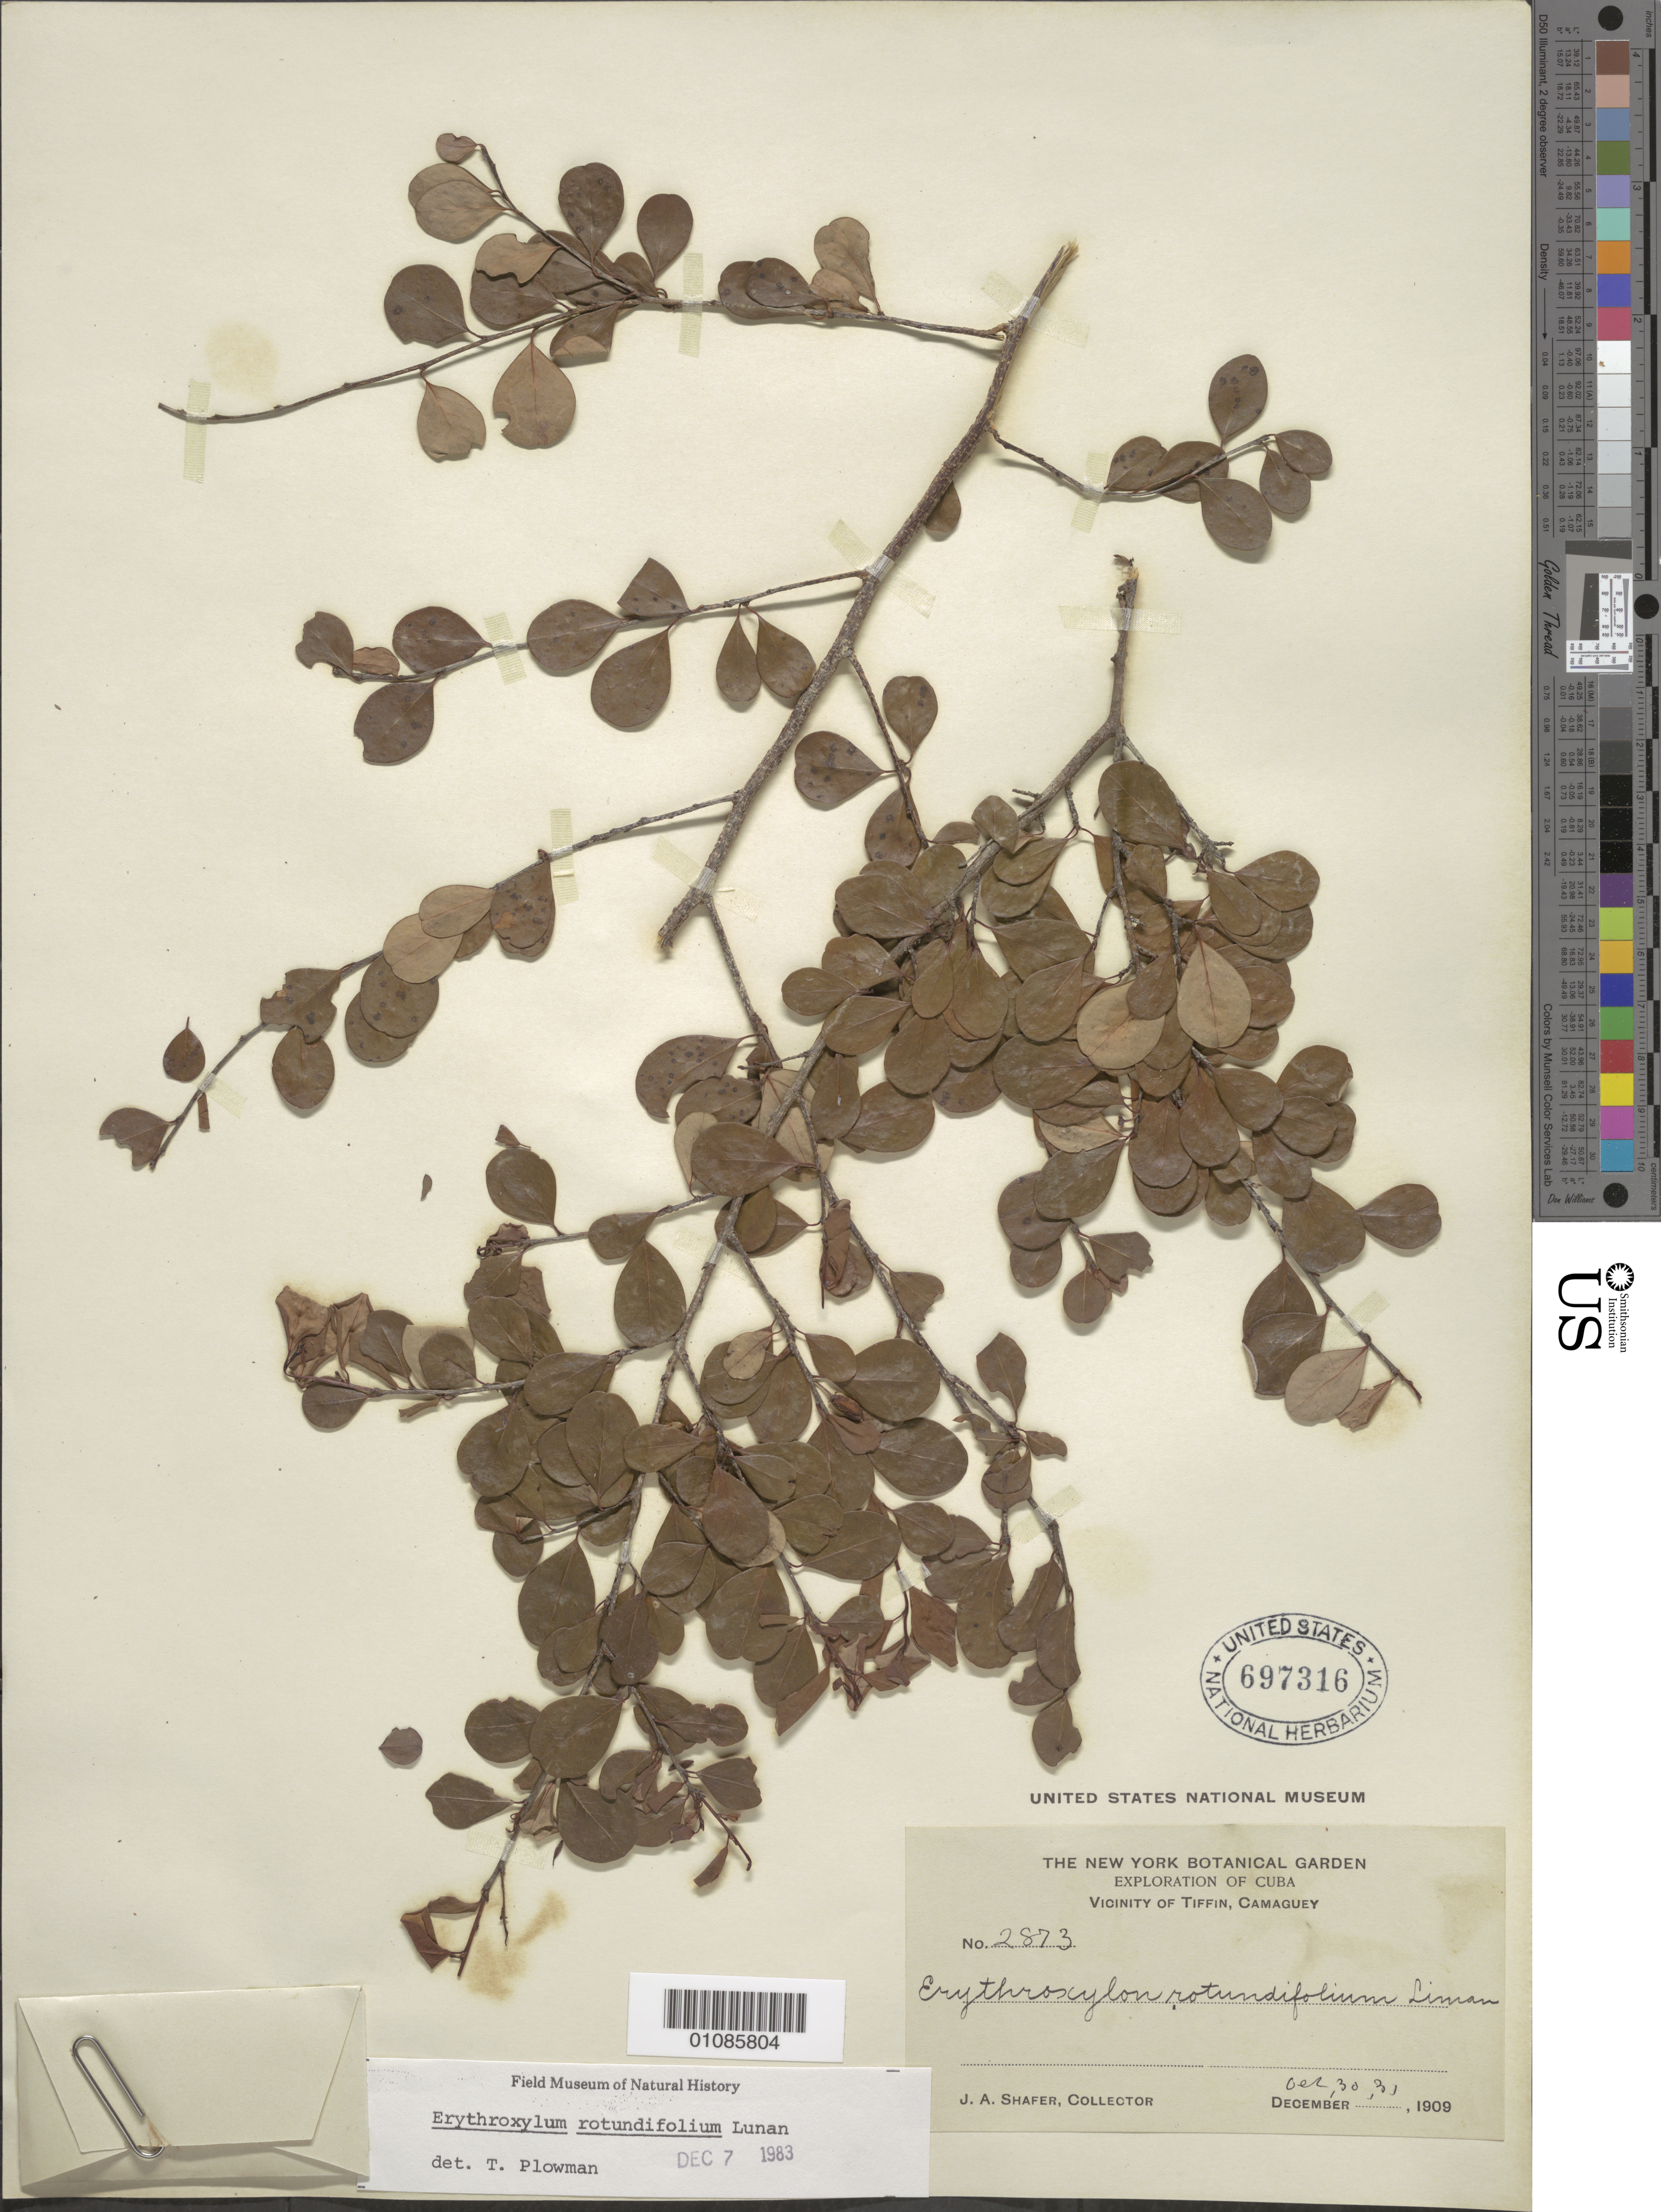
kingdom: Plantae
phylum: Tracheophyta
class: Magnoliopsida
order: Malpighiales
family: Erythroxylaceae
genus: Erythroxylum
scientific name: Erythroxylum rotundifolium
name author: Lunan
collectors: J. A. Shafer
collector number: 2873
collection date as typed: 30 Dec 1909 to 31 Dec 1909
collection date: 1909-12-30/1909-12-31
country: Cuba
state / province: Camagüey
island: Cuba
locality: Camagüey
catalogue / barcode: US 697316